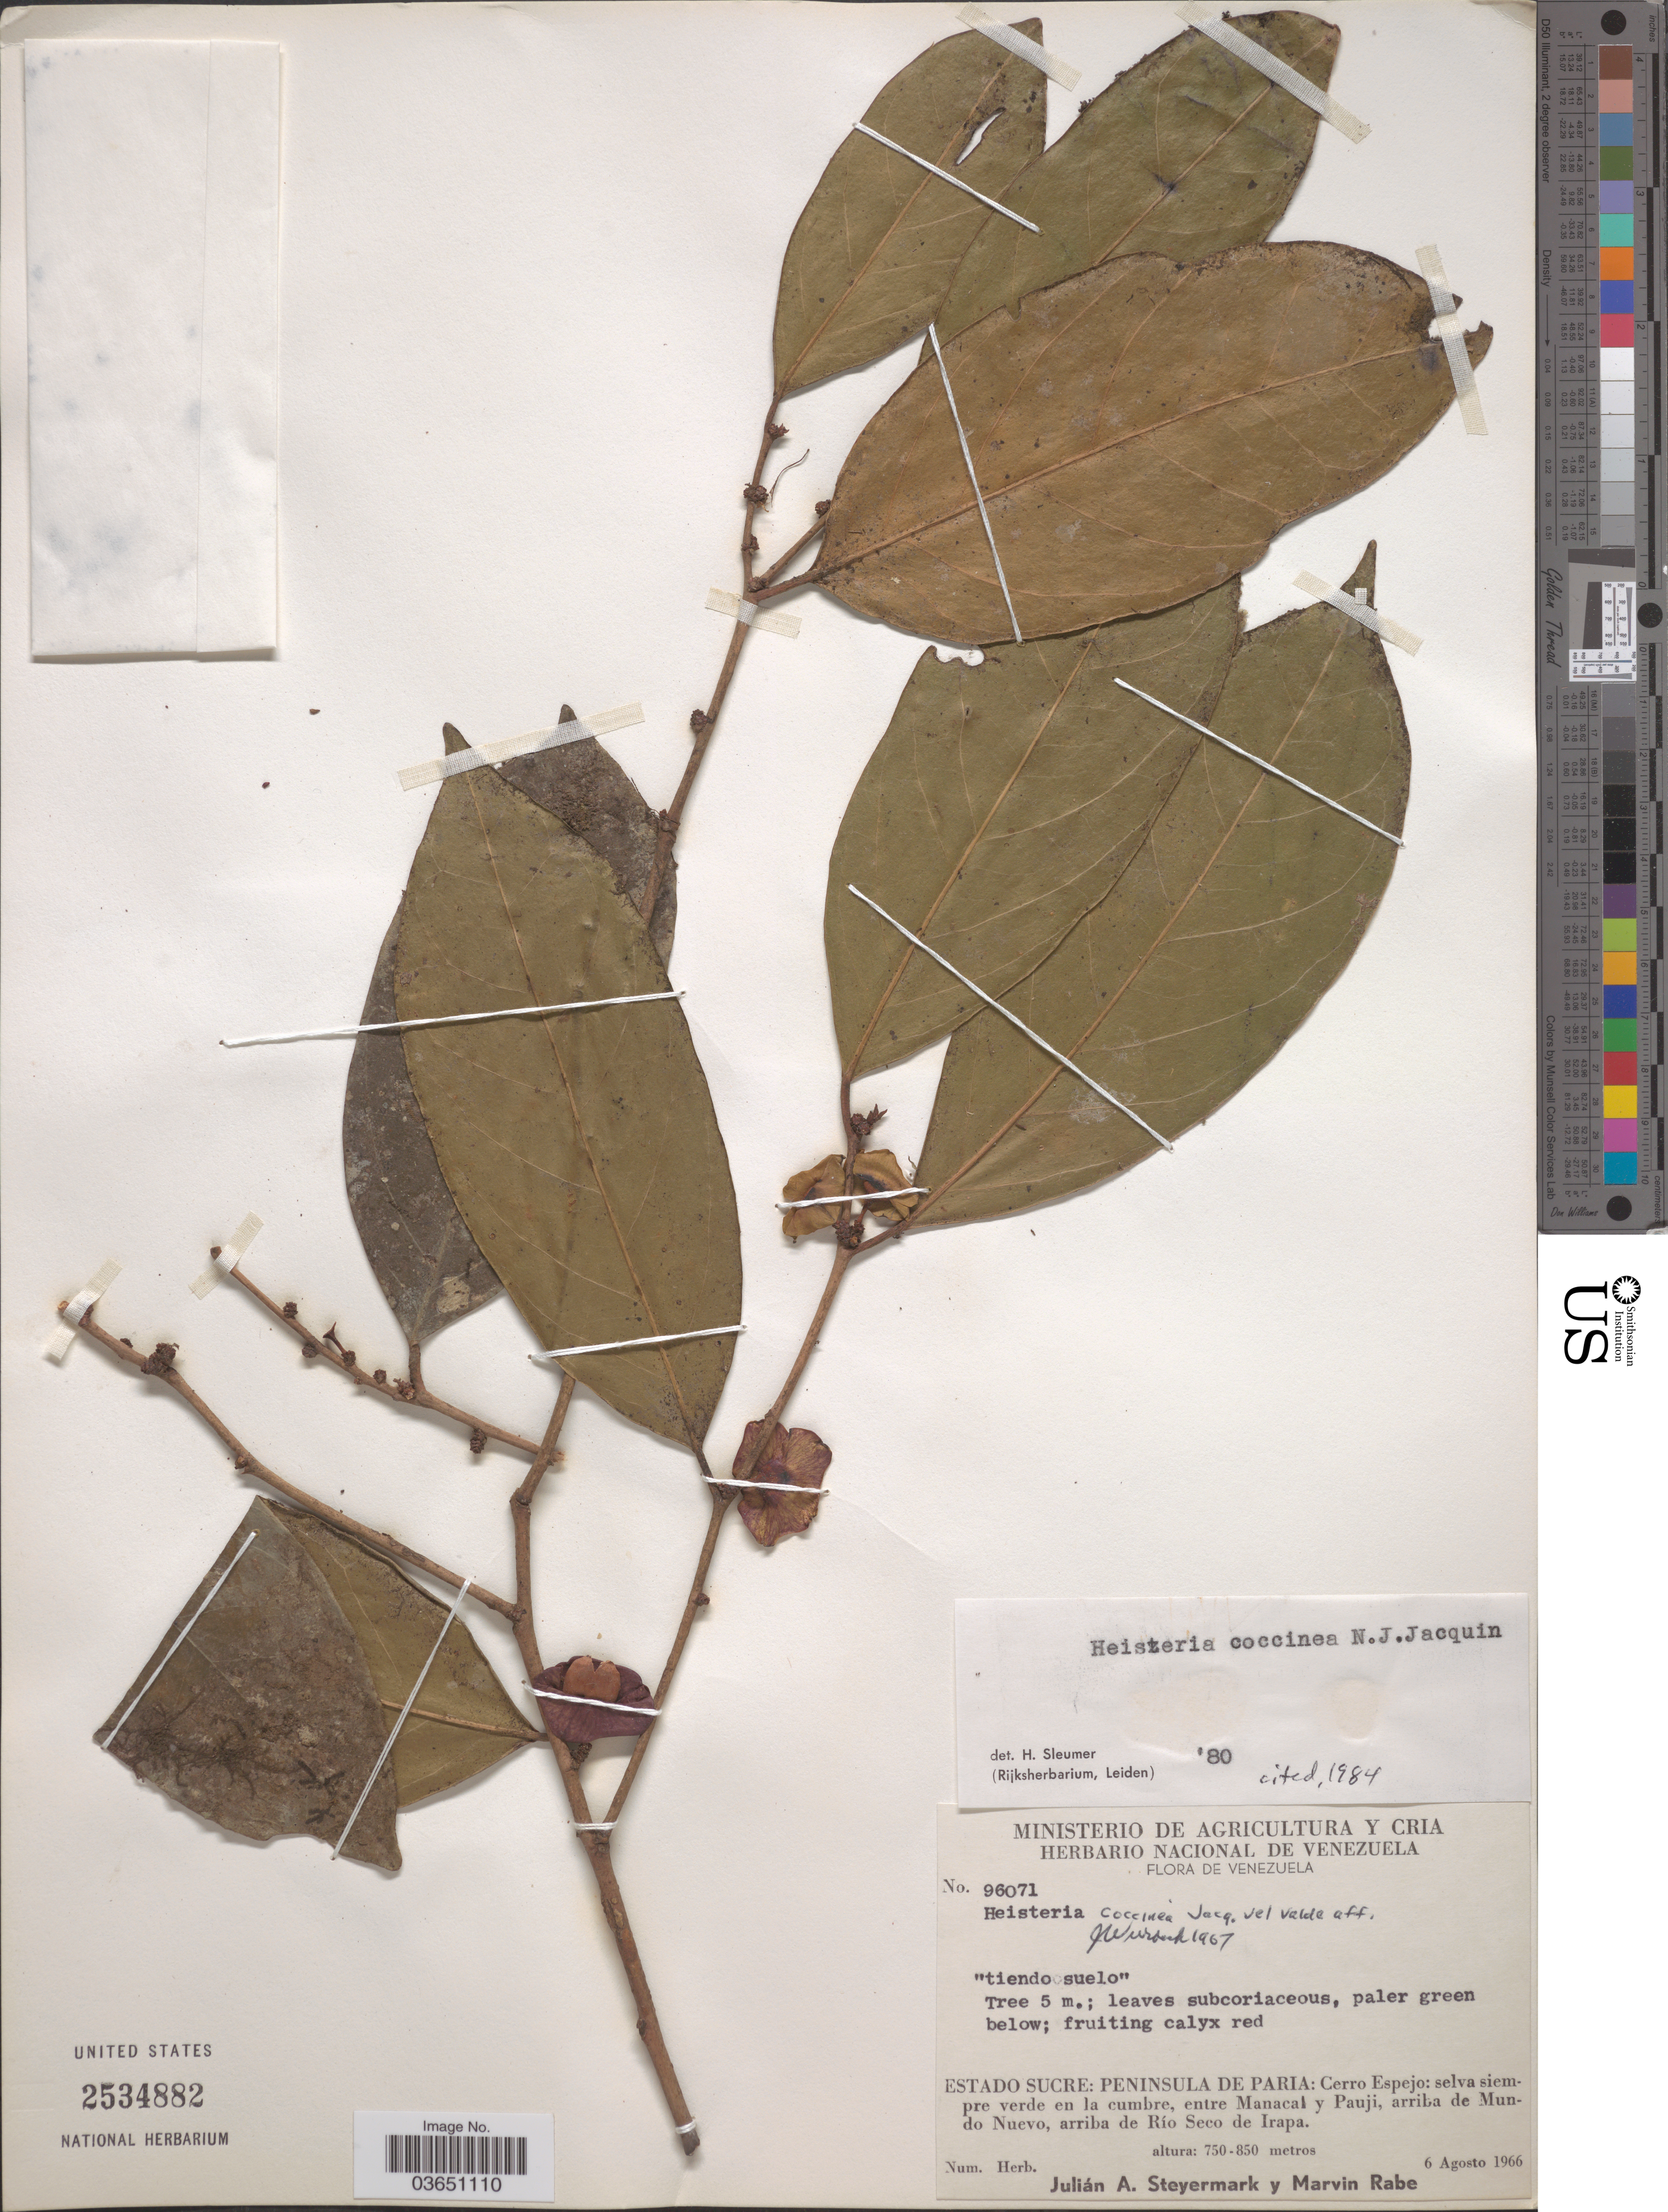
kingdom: Plantae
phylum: Tracheophyta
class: Magnoliopsida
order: Santalales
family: Erythropalaceae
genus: Heisteria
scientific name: Heisteria coccinea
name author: Jacq.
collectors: J. Steyermark & M. Rabe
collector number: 96071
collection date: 1966-08-06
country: Venezuela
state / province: Sucre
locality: Peninsula de Paria: Cerro Espejo: selva siempre verde en la cumbre, entre Manacal y Pauji, arriba de Mundo Nuevo, arriba de Río Seco de Irapa.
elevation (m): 750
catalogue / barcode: US 2534882